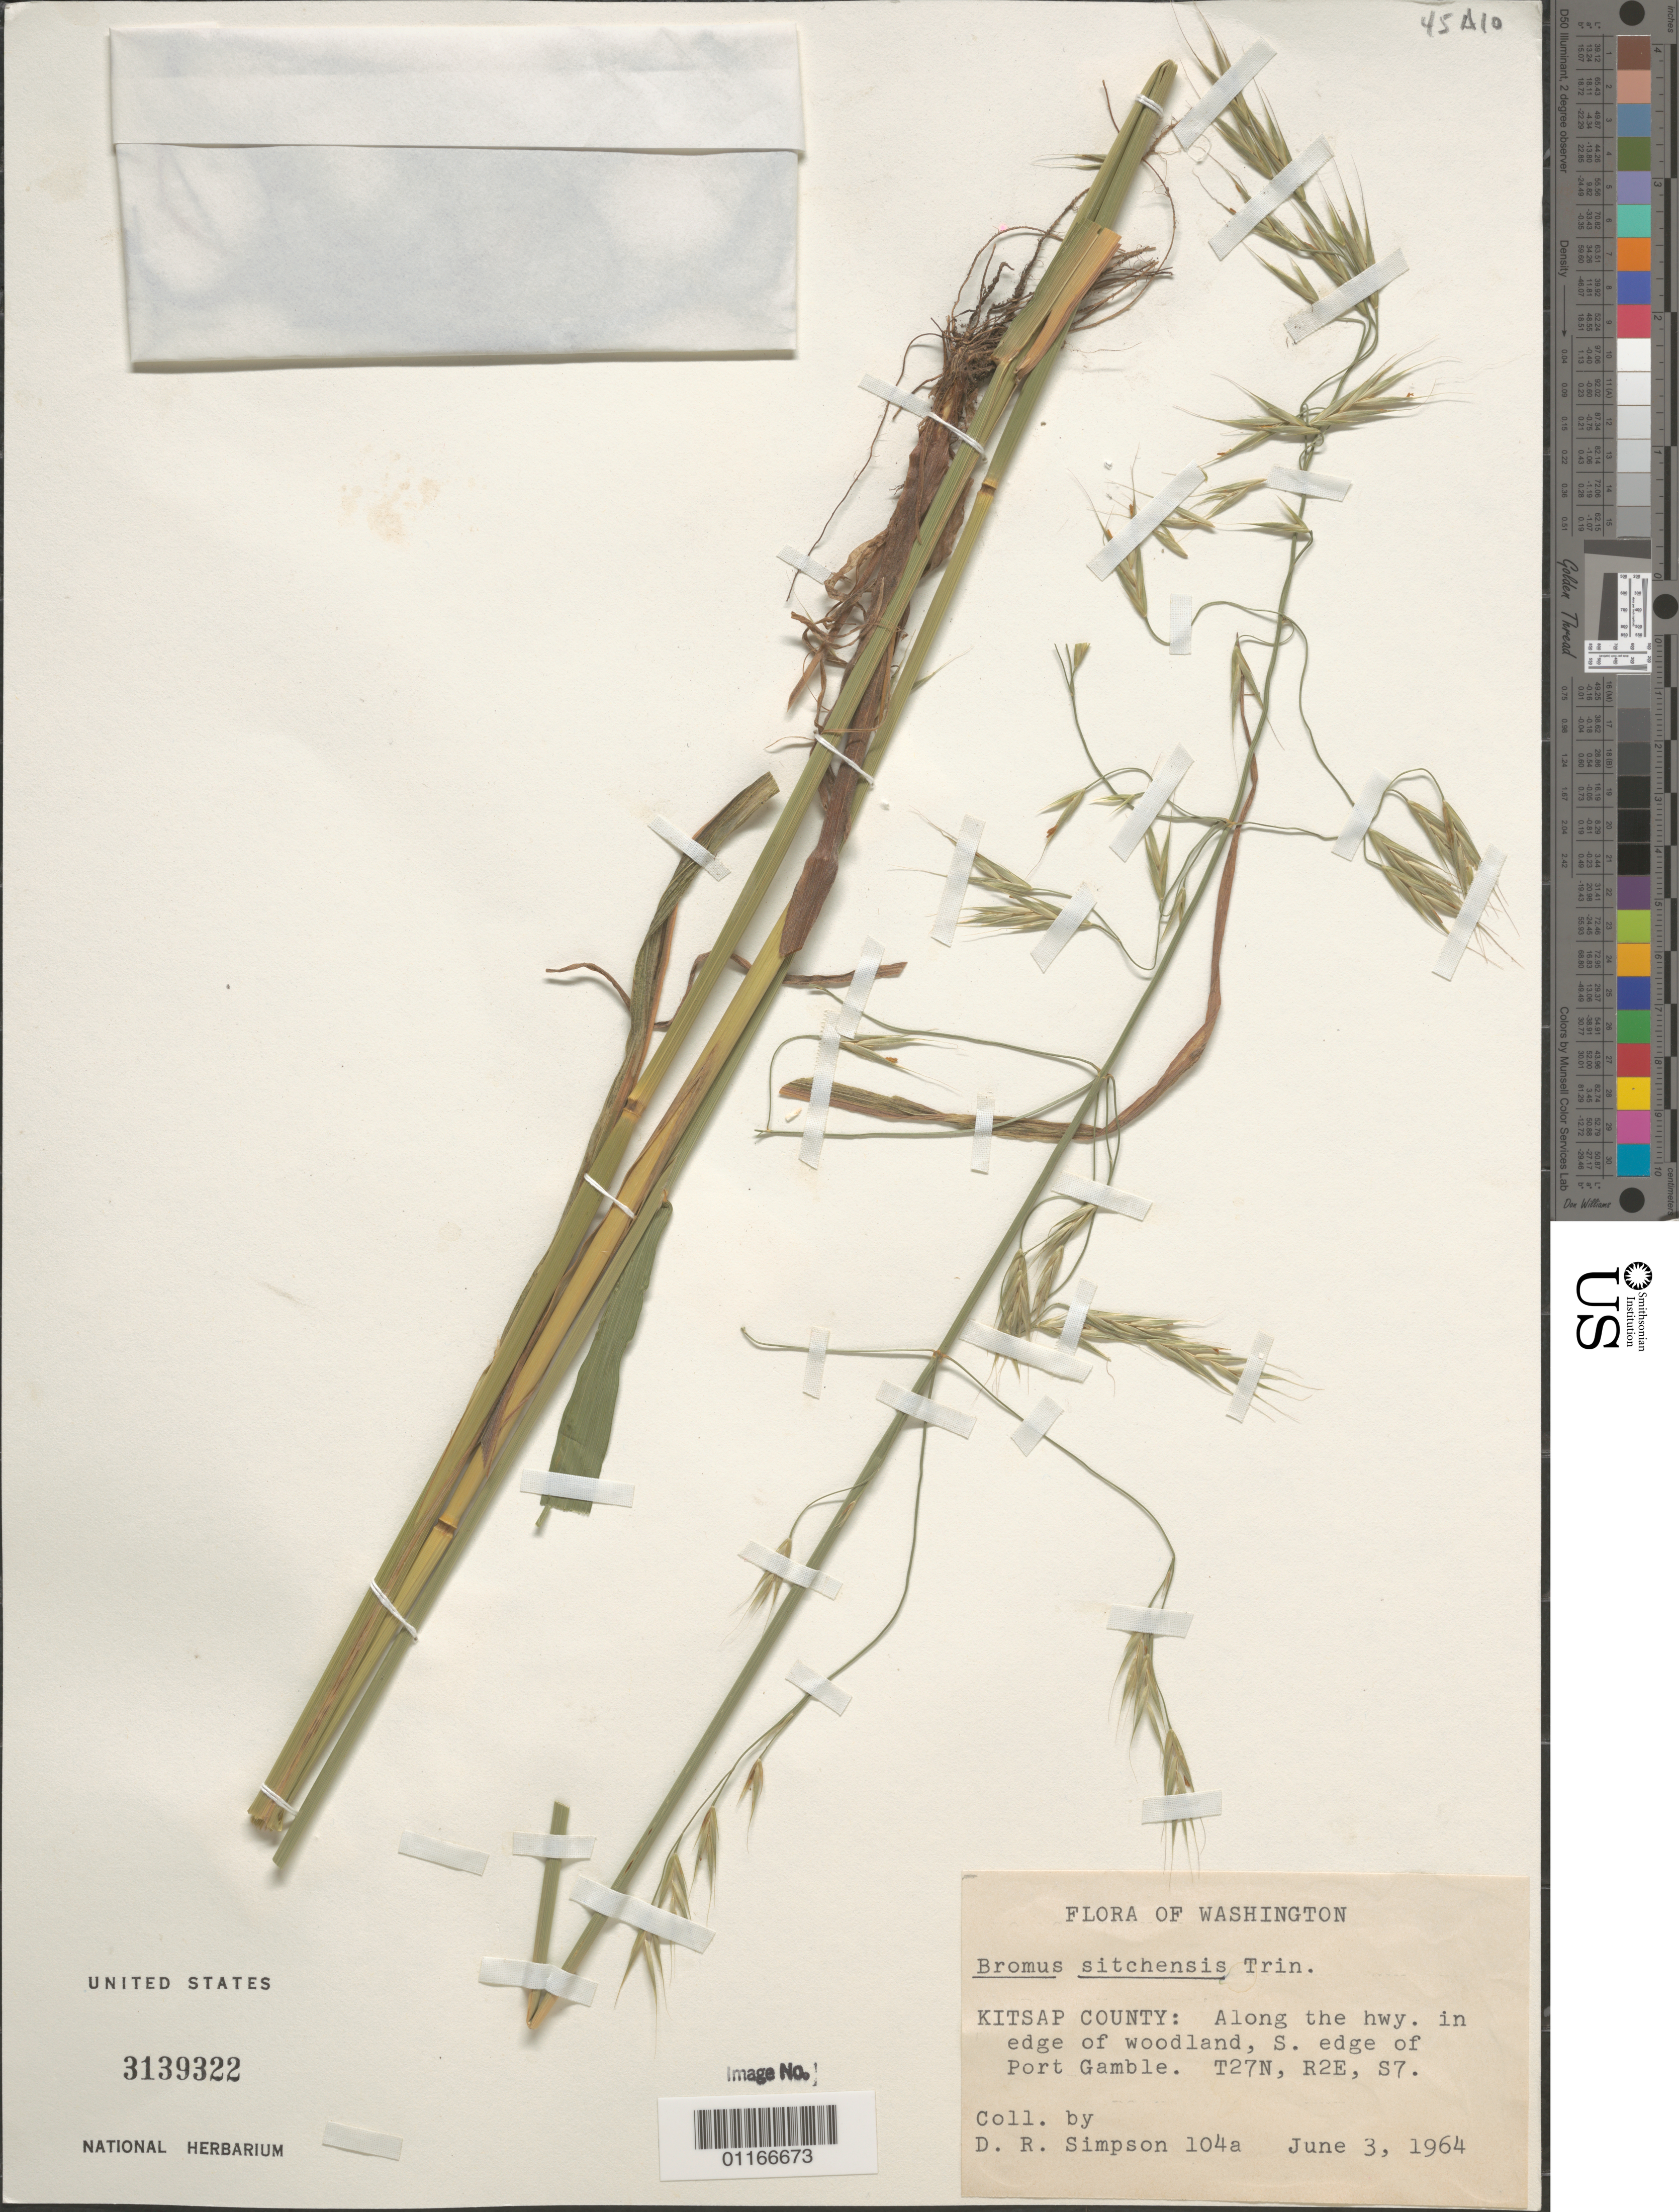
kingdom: Plantae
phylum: Tracheophyta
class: Liliopsida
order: Poales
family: Poaceae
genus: Bromus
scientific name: Bromus sitchensis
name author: Trin. in Bong.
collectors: D. R. Simpson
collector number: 104a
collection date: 1964-06-03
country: United States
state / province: Washington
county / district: Kitsap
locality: Along the highway in edge of woodland, S. edge of Port Gamble. T 27 N, R 2 E, S 7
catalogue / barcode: US 3139322